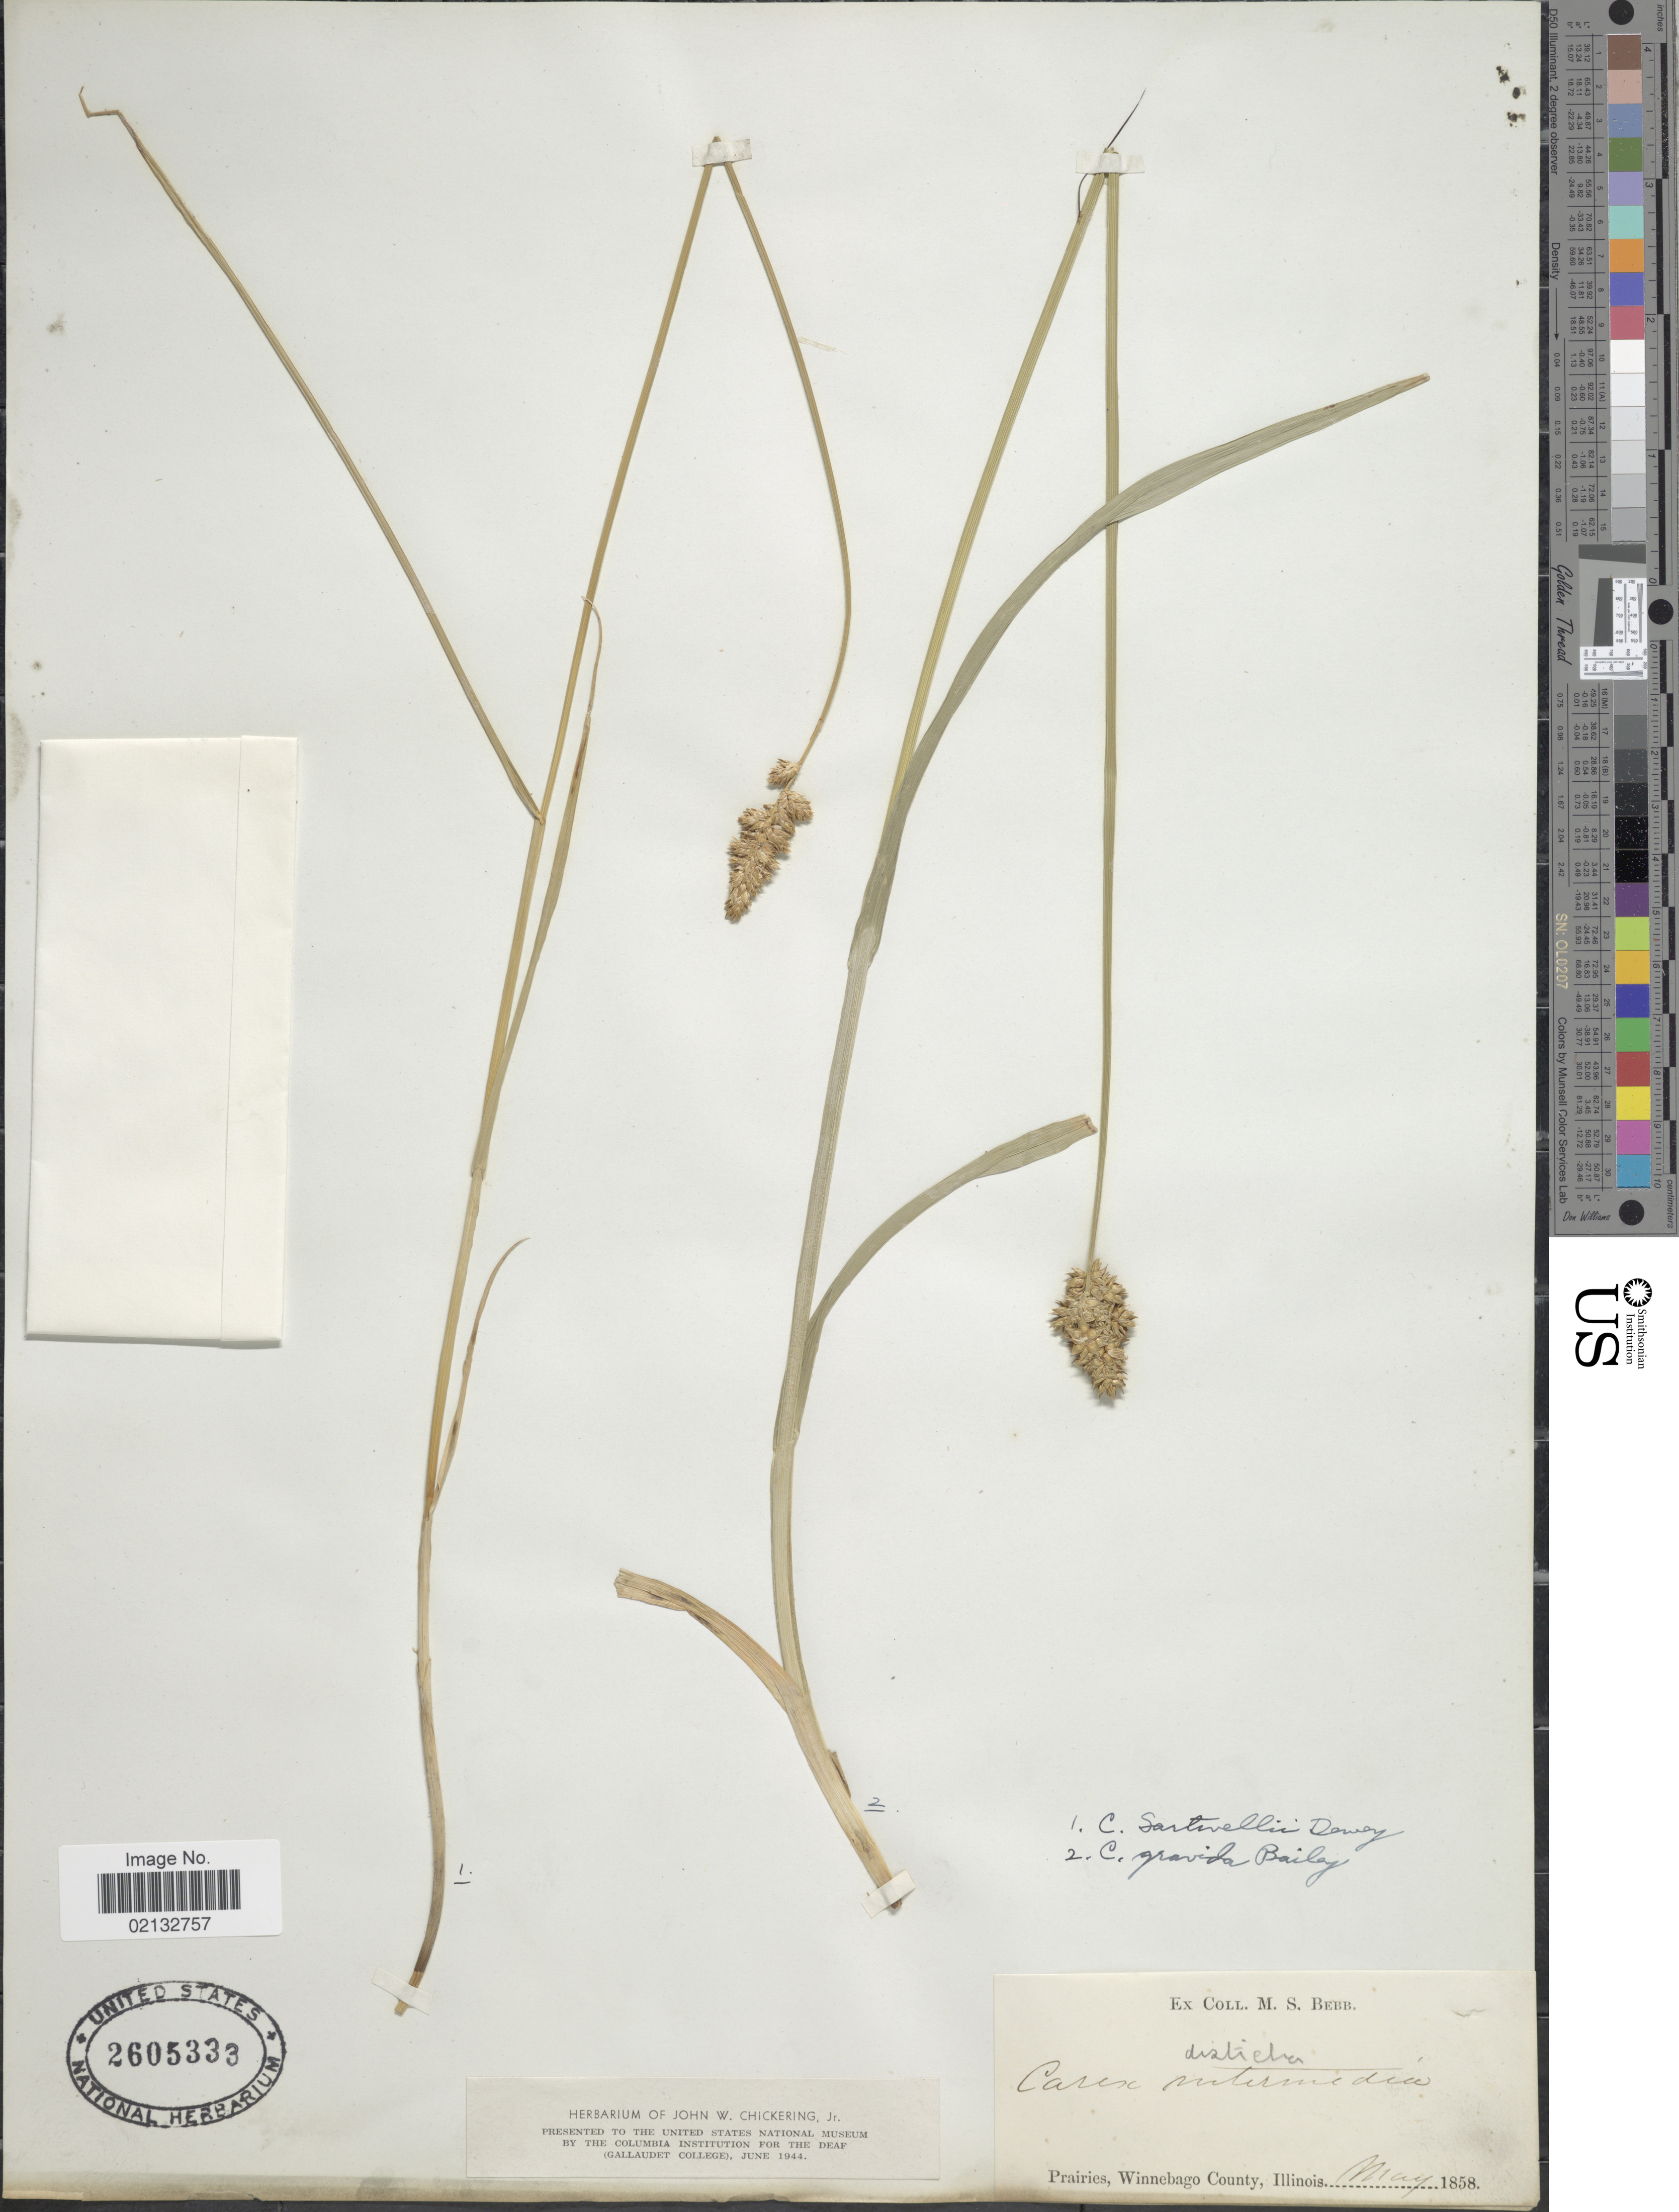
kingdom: Plantae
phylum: Tracheophyta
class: Liliopsida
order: Poales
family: Cyperaceae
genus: Carex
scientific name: Carex sartwellii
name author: Dewey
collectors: M. Bebb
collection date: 1858-05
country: United States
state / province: Illinois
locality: Winnebago County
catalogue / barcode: US 2605333